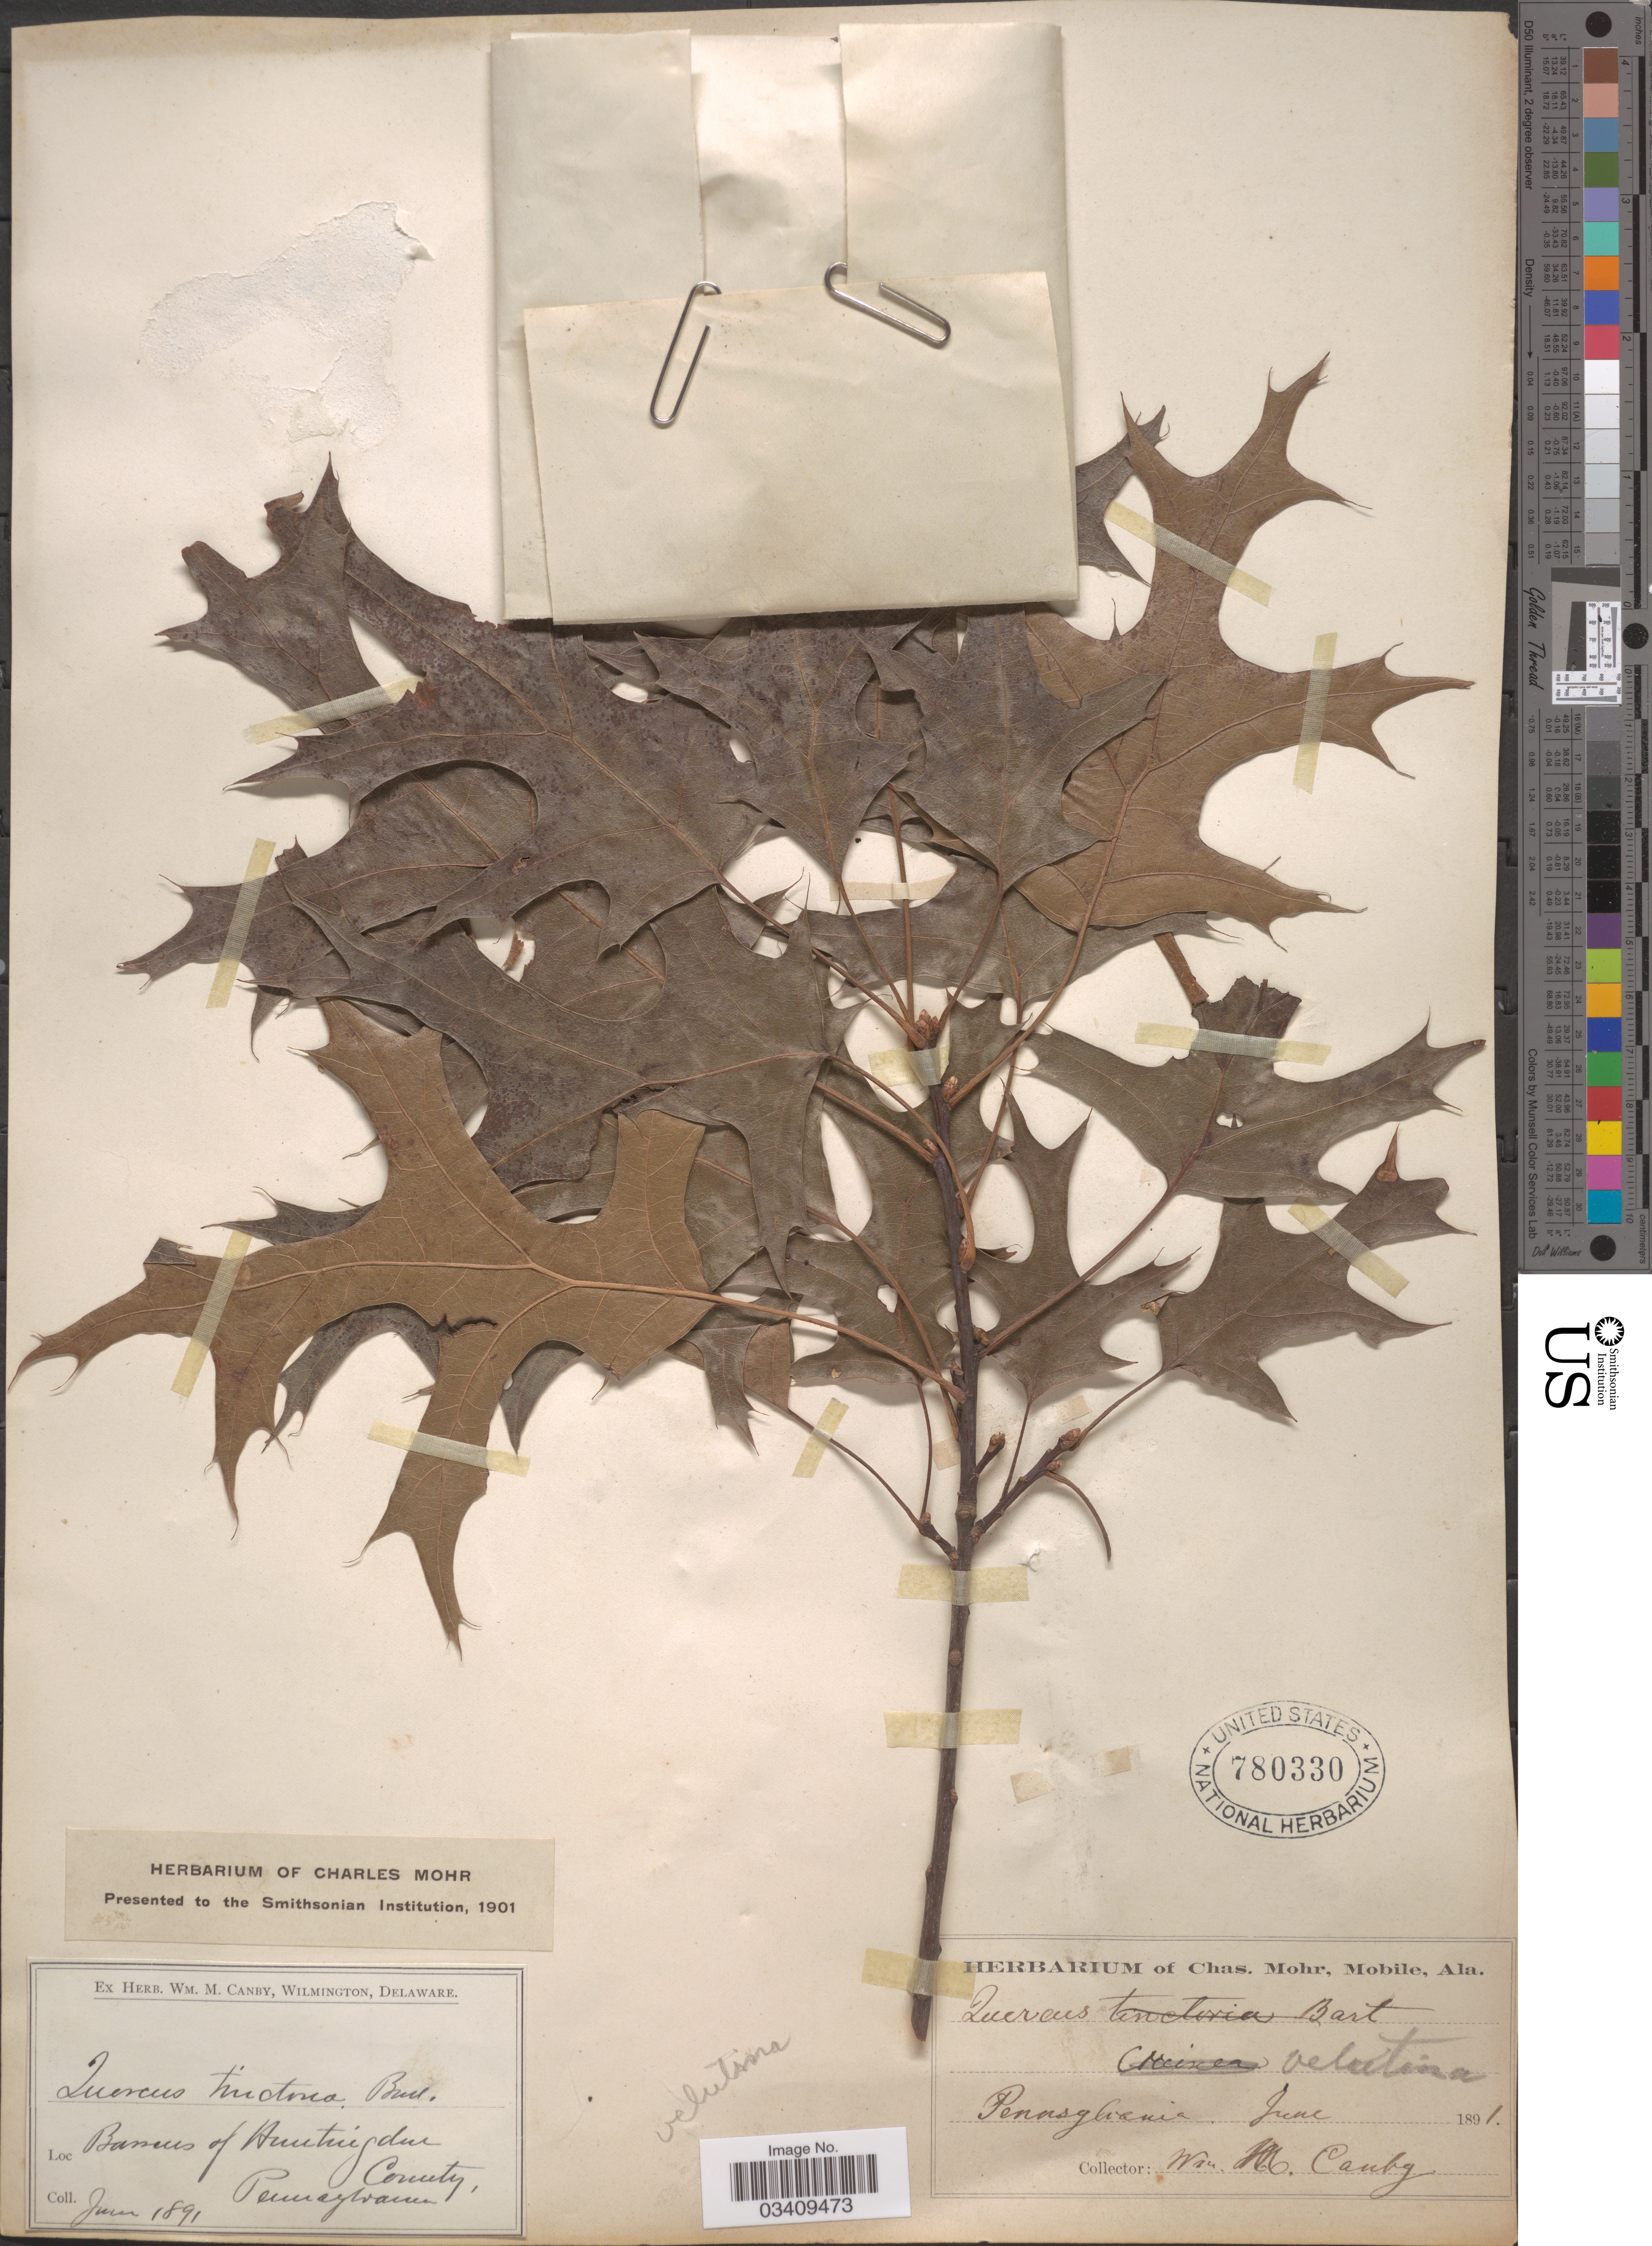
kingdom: Plantae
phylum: Tracheophyta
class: Magnoliopsida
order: Fagales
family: Fagaceae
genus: Quercus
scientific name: Quercus velutina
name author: Lam.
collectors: W. M. Canby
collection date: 1891-06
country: United States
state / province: Pennsylvania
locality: Barrens of Huntingdon County.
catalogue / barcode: US 780330